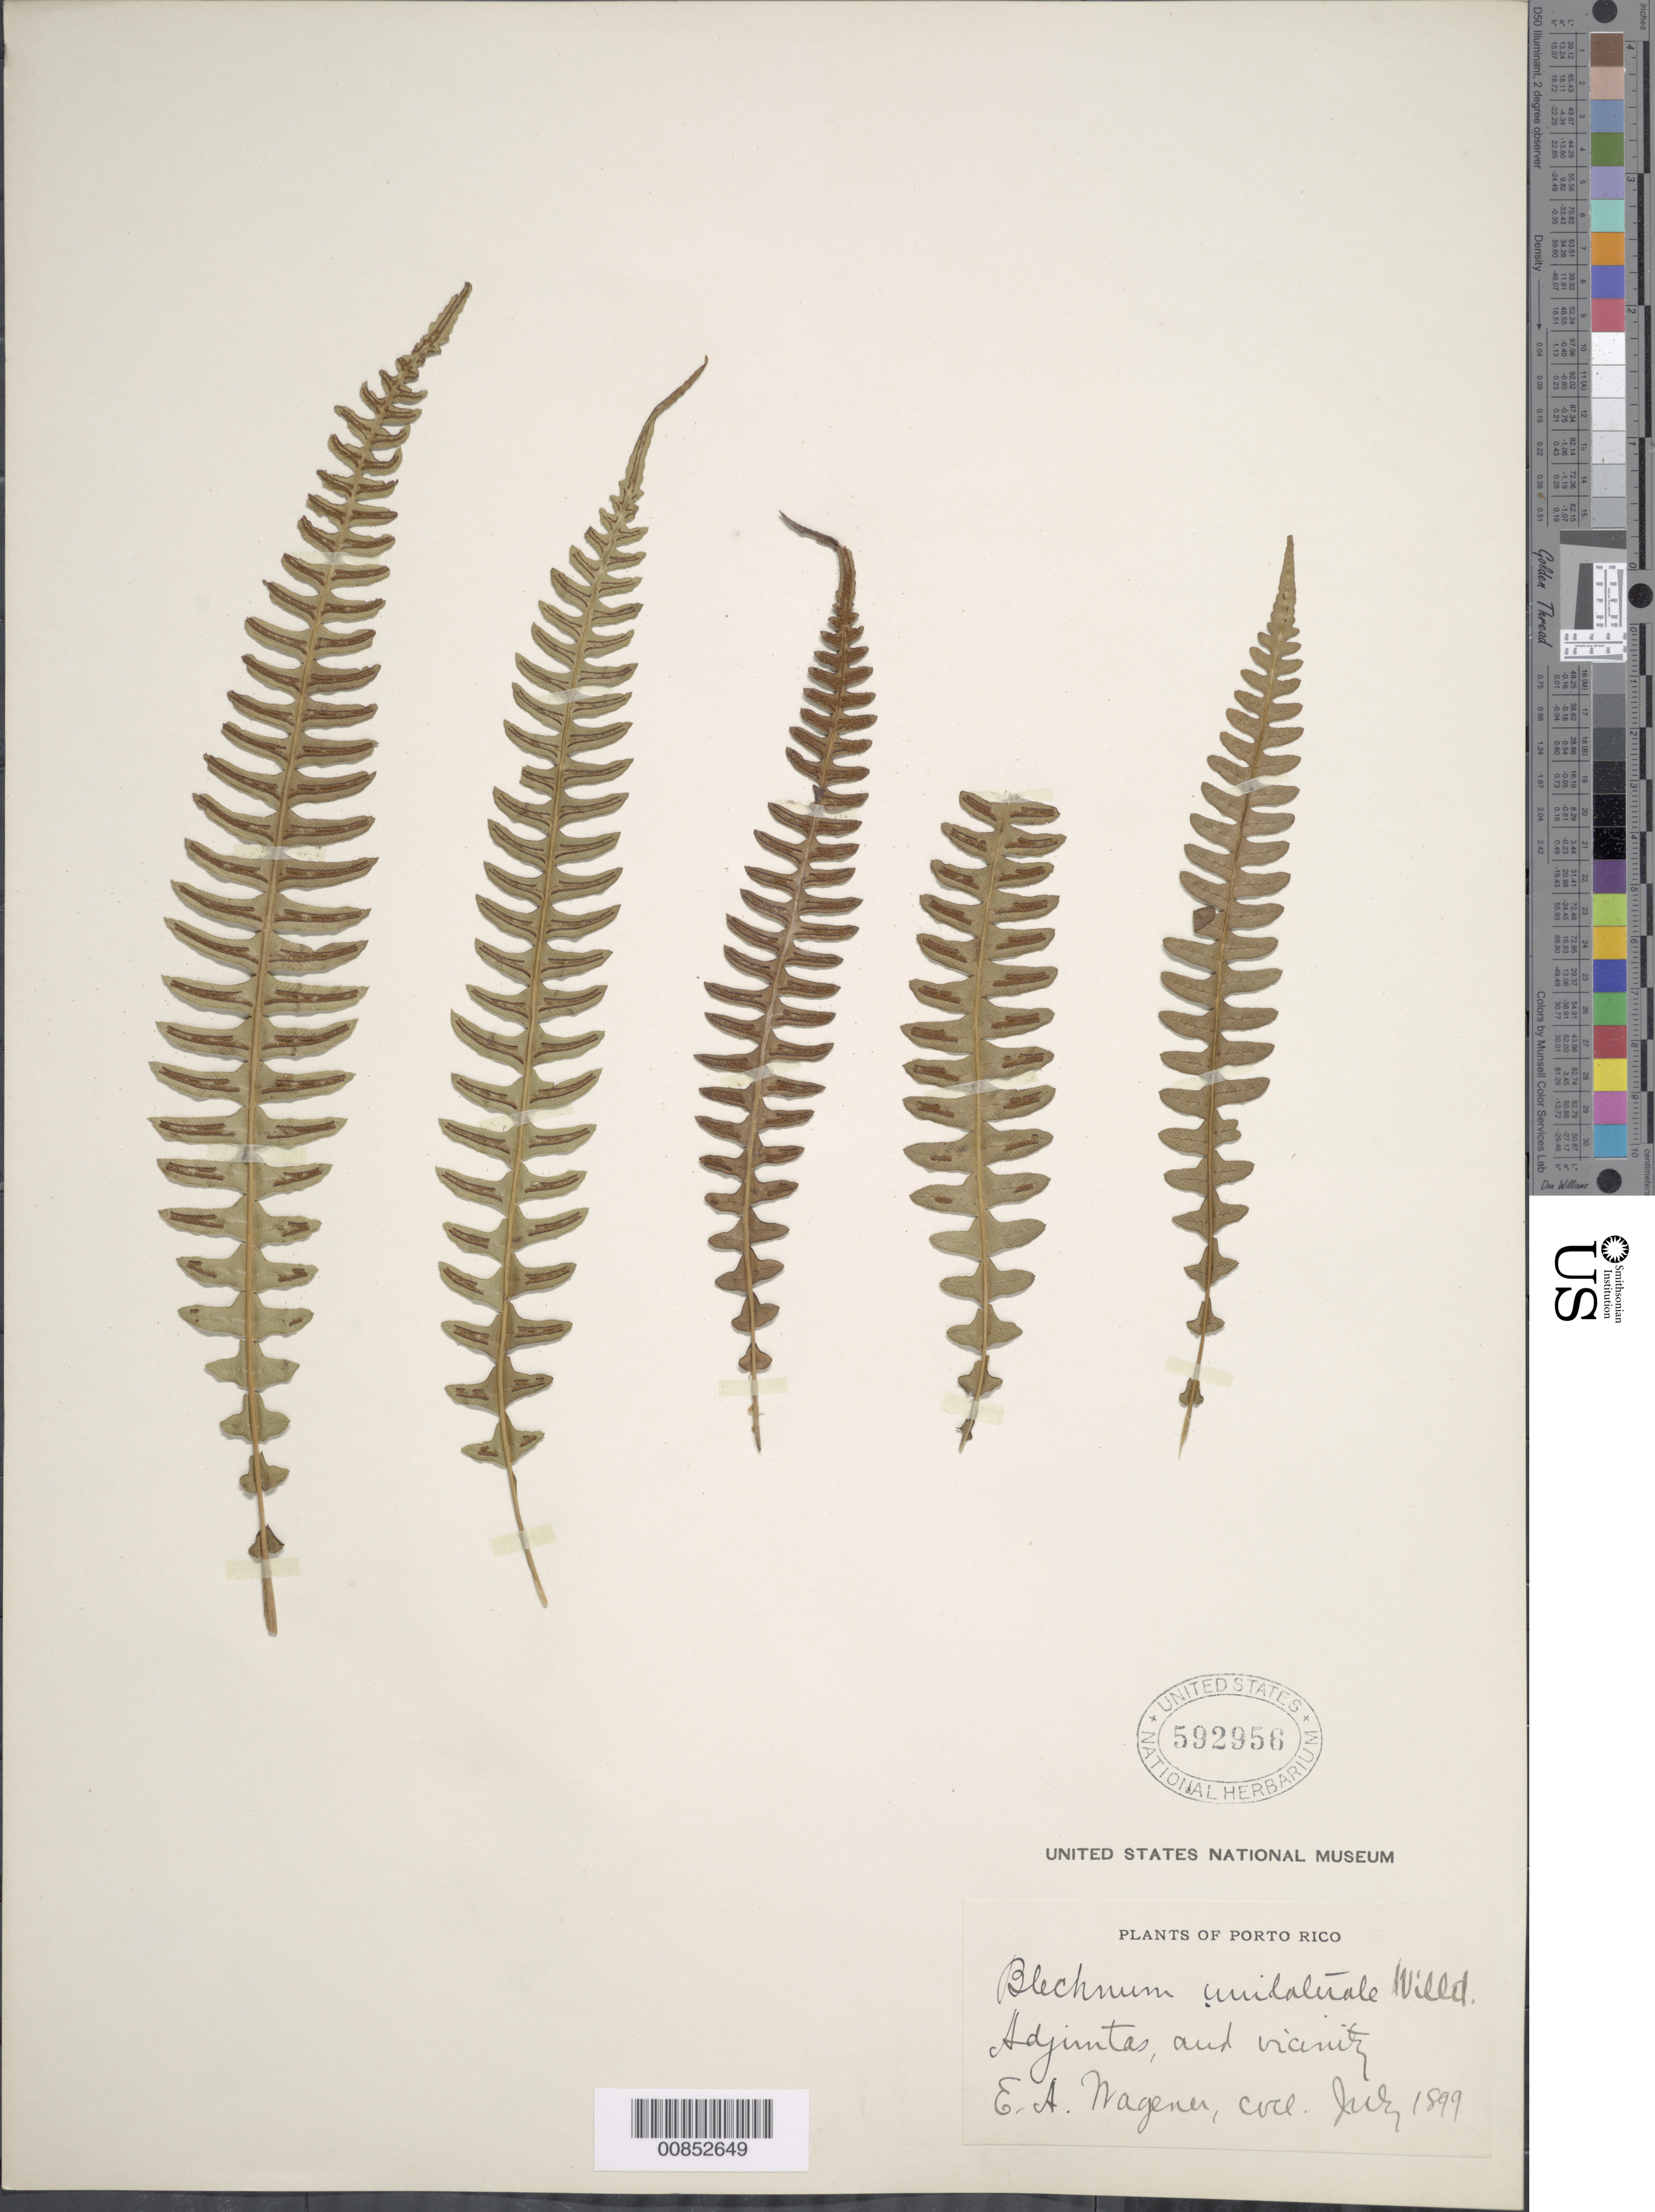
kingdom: Plantae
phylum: Tracheophyta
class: Polypodiopsida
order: Polypodiales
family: Blechnaceae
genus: Blechnum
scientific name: Blechnum unilaterale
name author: Sw.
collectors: E. Wagener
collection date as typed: Jul 1899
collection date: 1899-07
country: Puerto Rico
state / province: Adjuntas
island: Puerto Rico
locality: Adjuntas, and vicinity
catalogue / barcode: US 592956